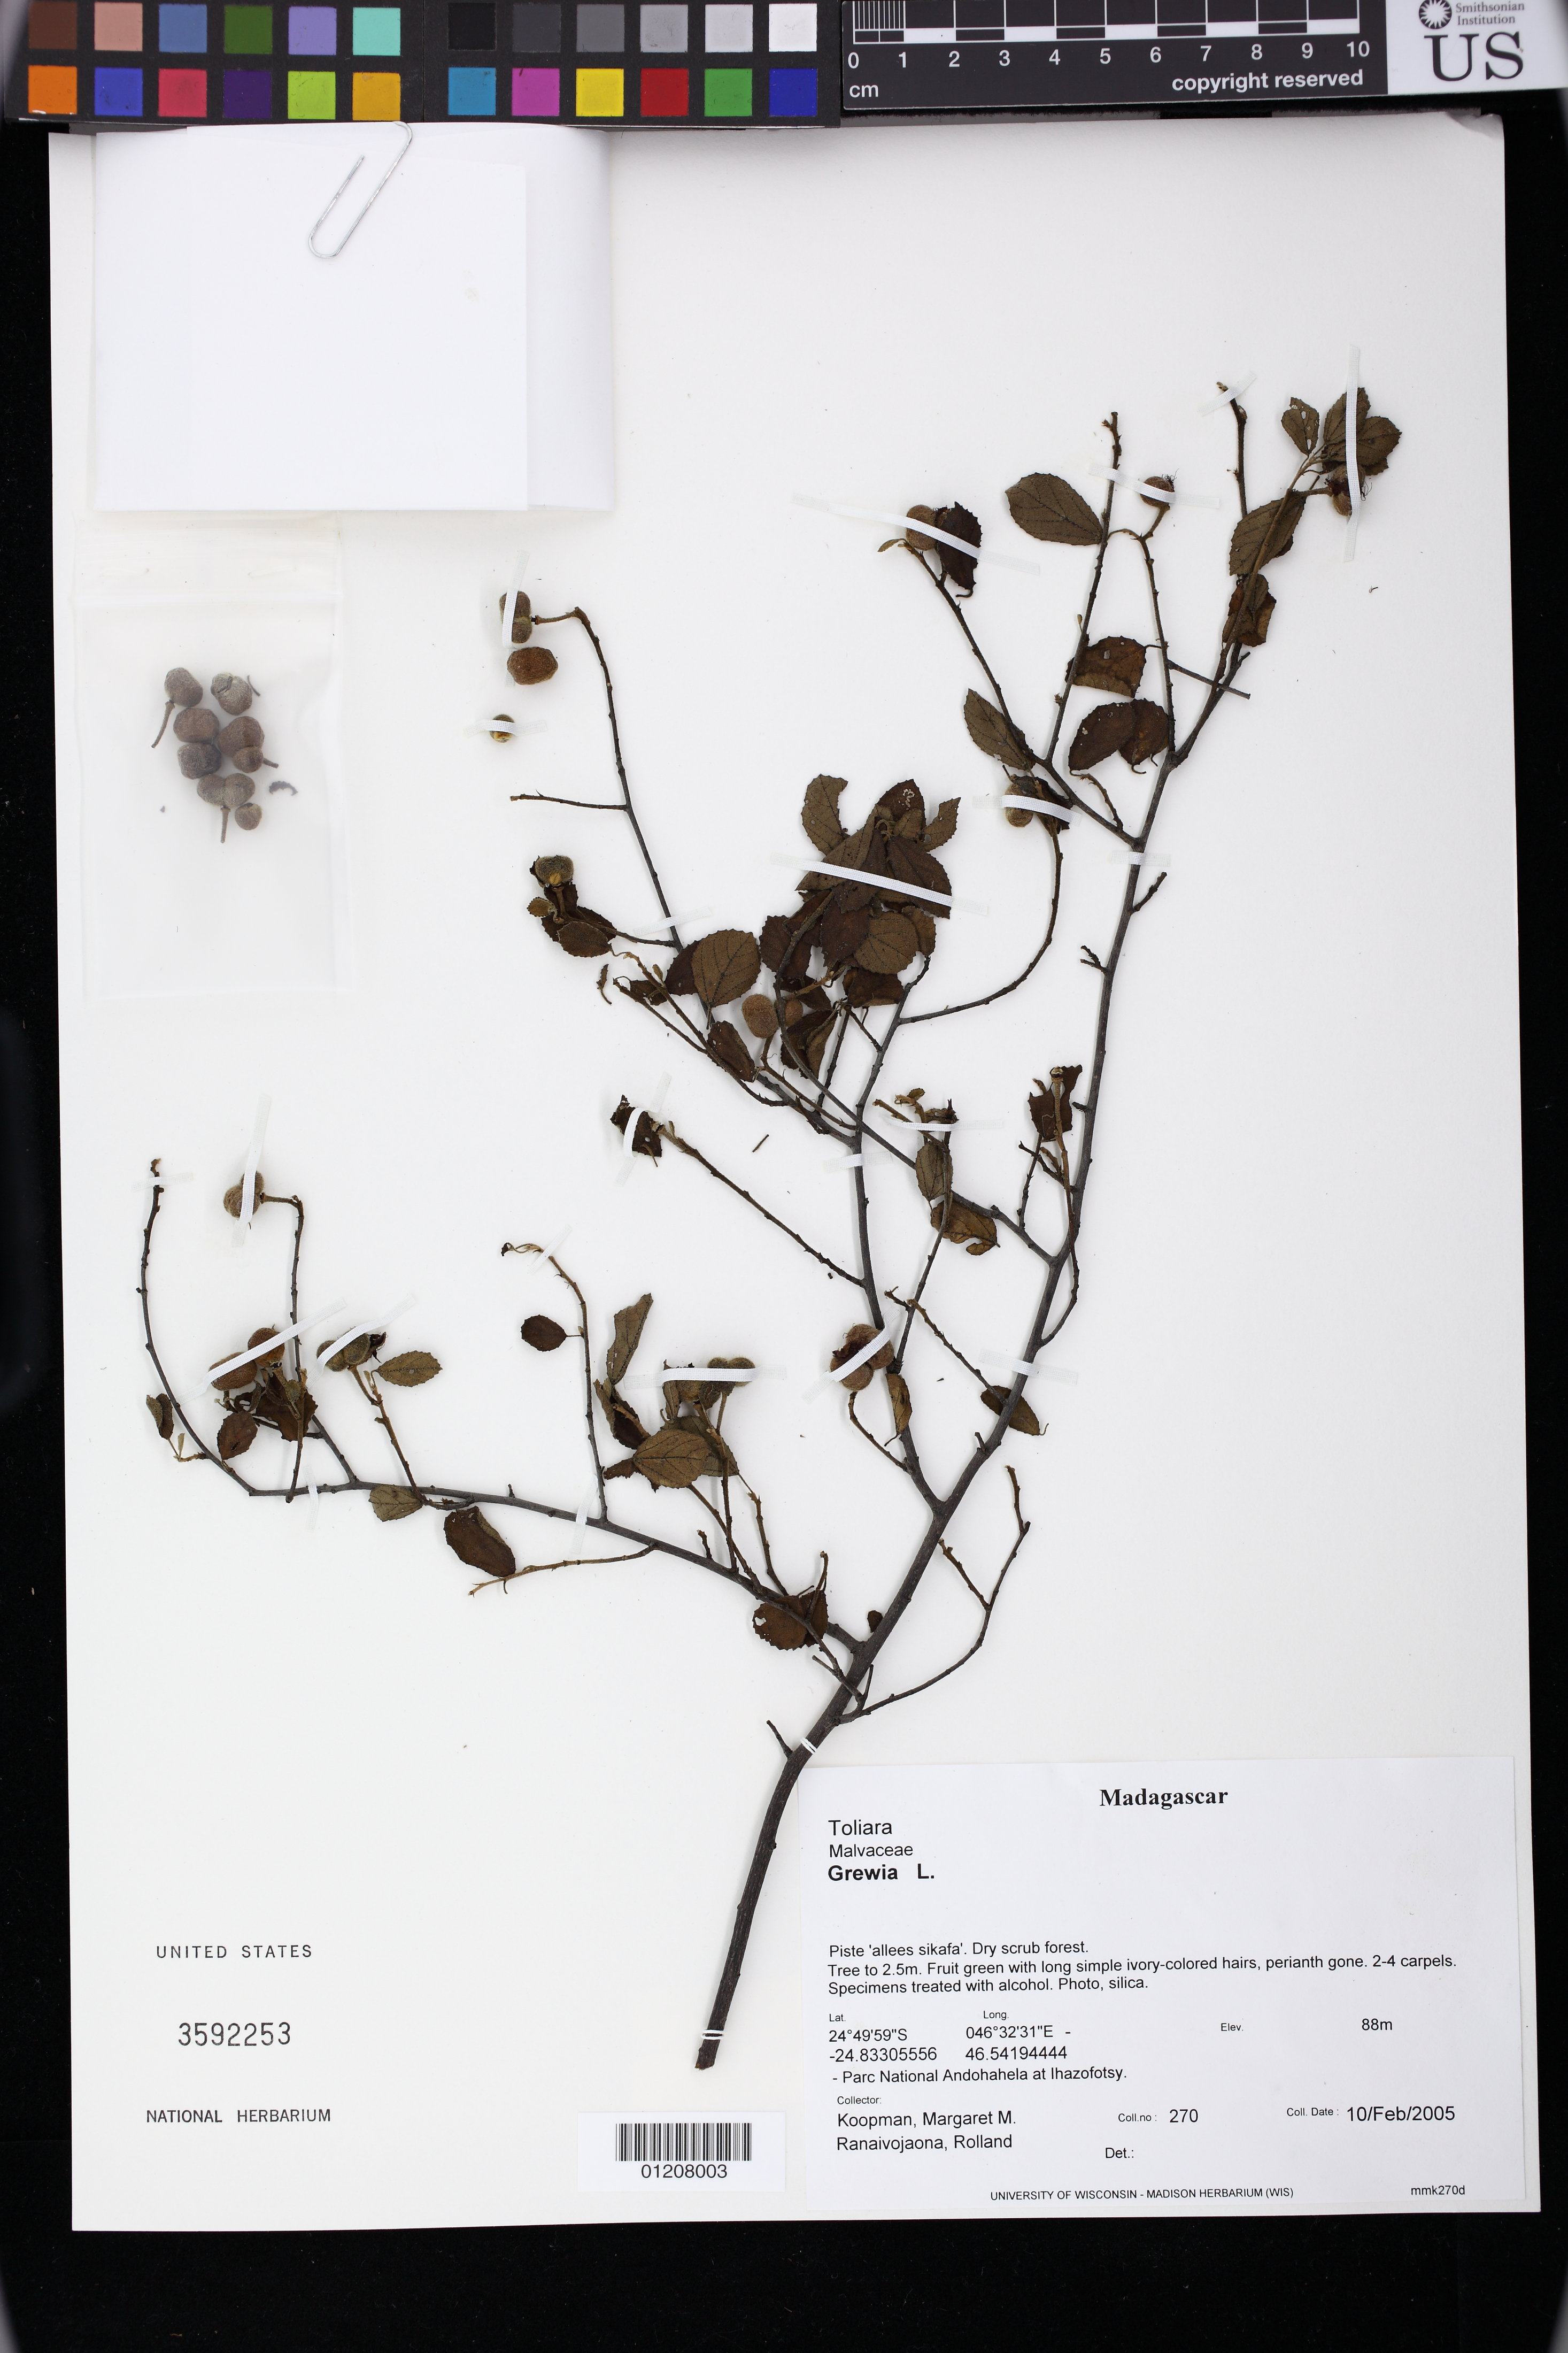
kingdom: Plantae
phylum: Tracheophyta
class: Magnoliopsida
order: Malvales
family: Malvaceae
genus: Grewia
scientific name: Grewia sp.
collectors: M. M. Koopman & R. Ranaivojaona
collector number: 270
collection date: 2005-02-10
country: Madagascar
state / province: Anosy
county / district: Tolanaro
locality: Toliara: Parc National Andohahela at Ihazofotsy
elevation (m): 88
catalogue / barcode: US 3592253